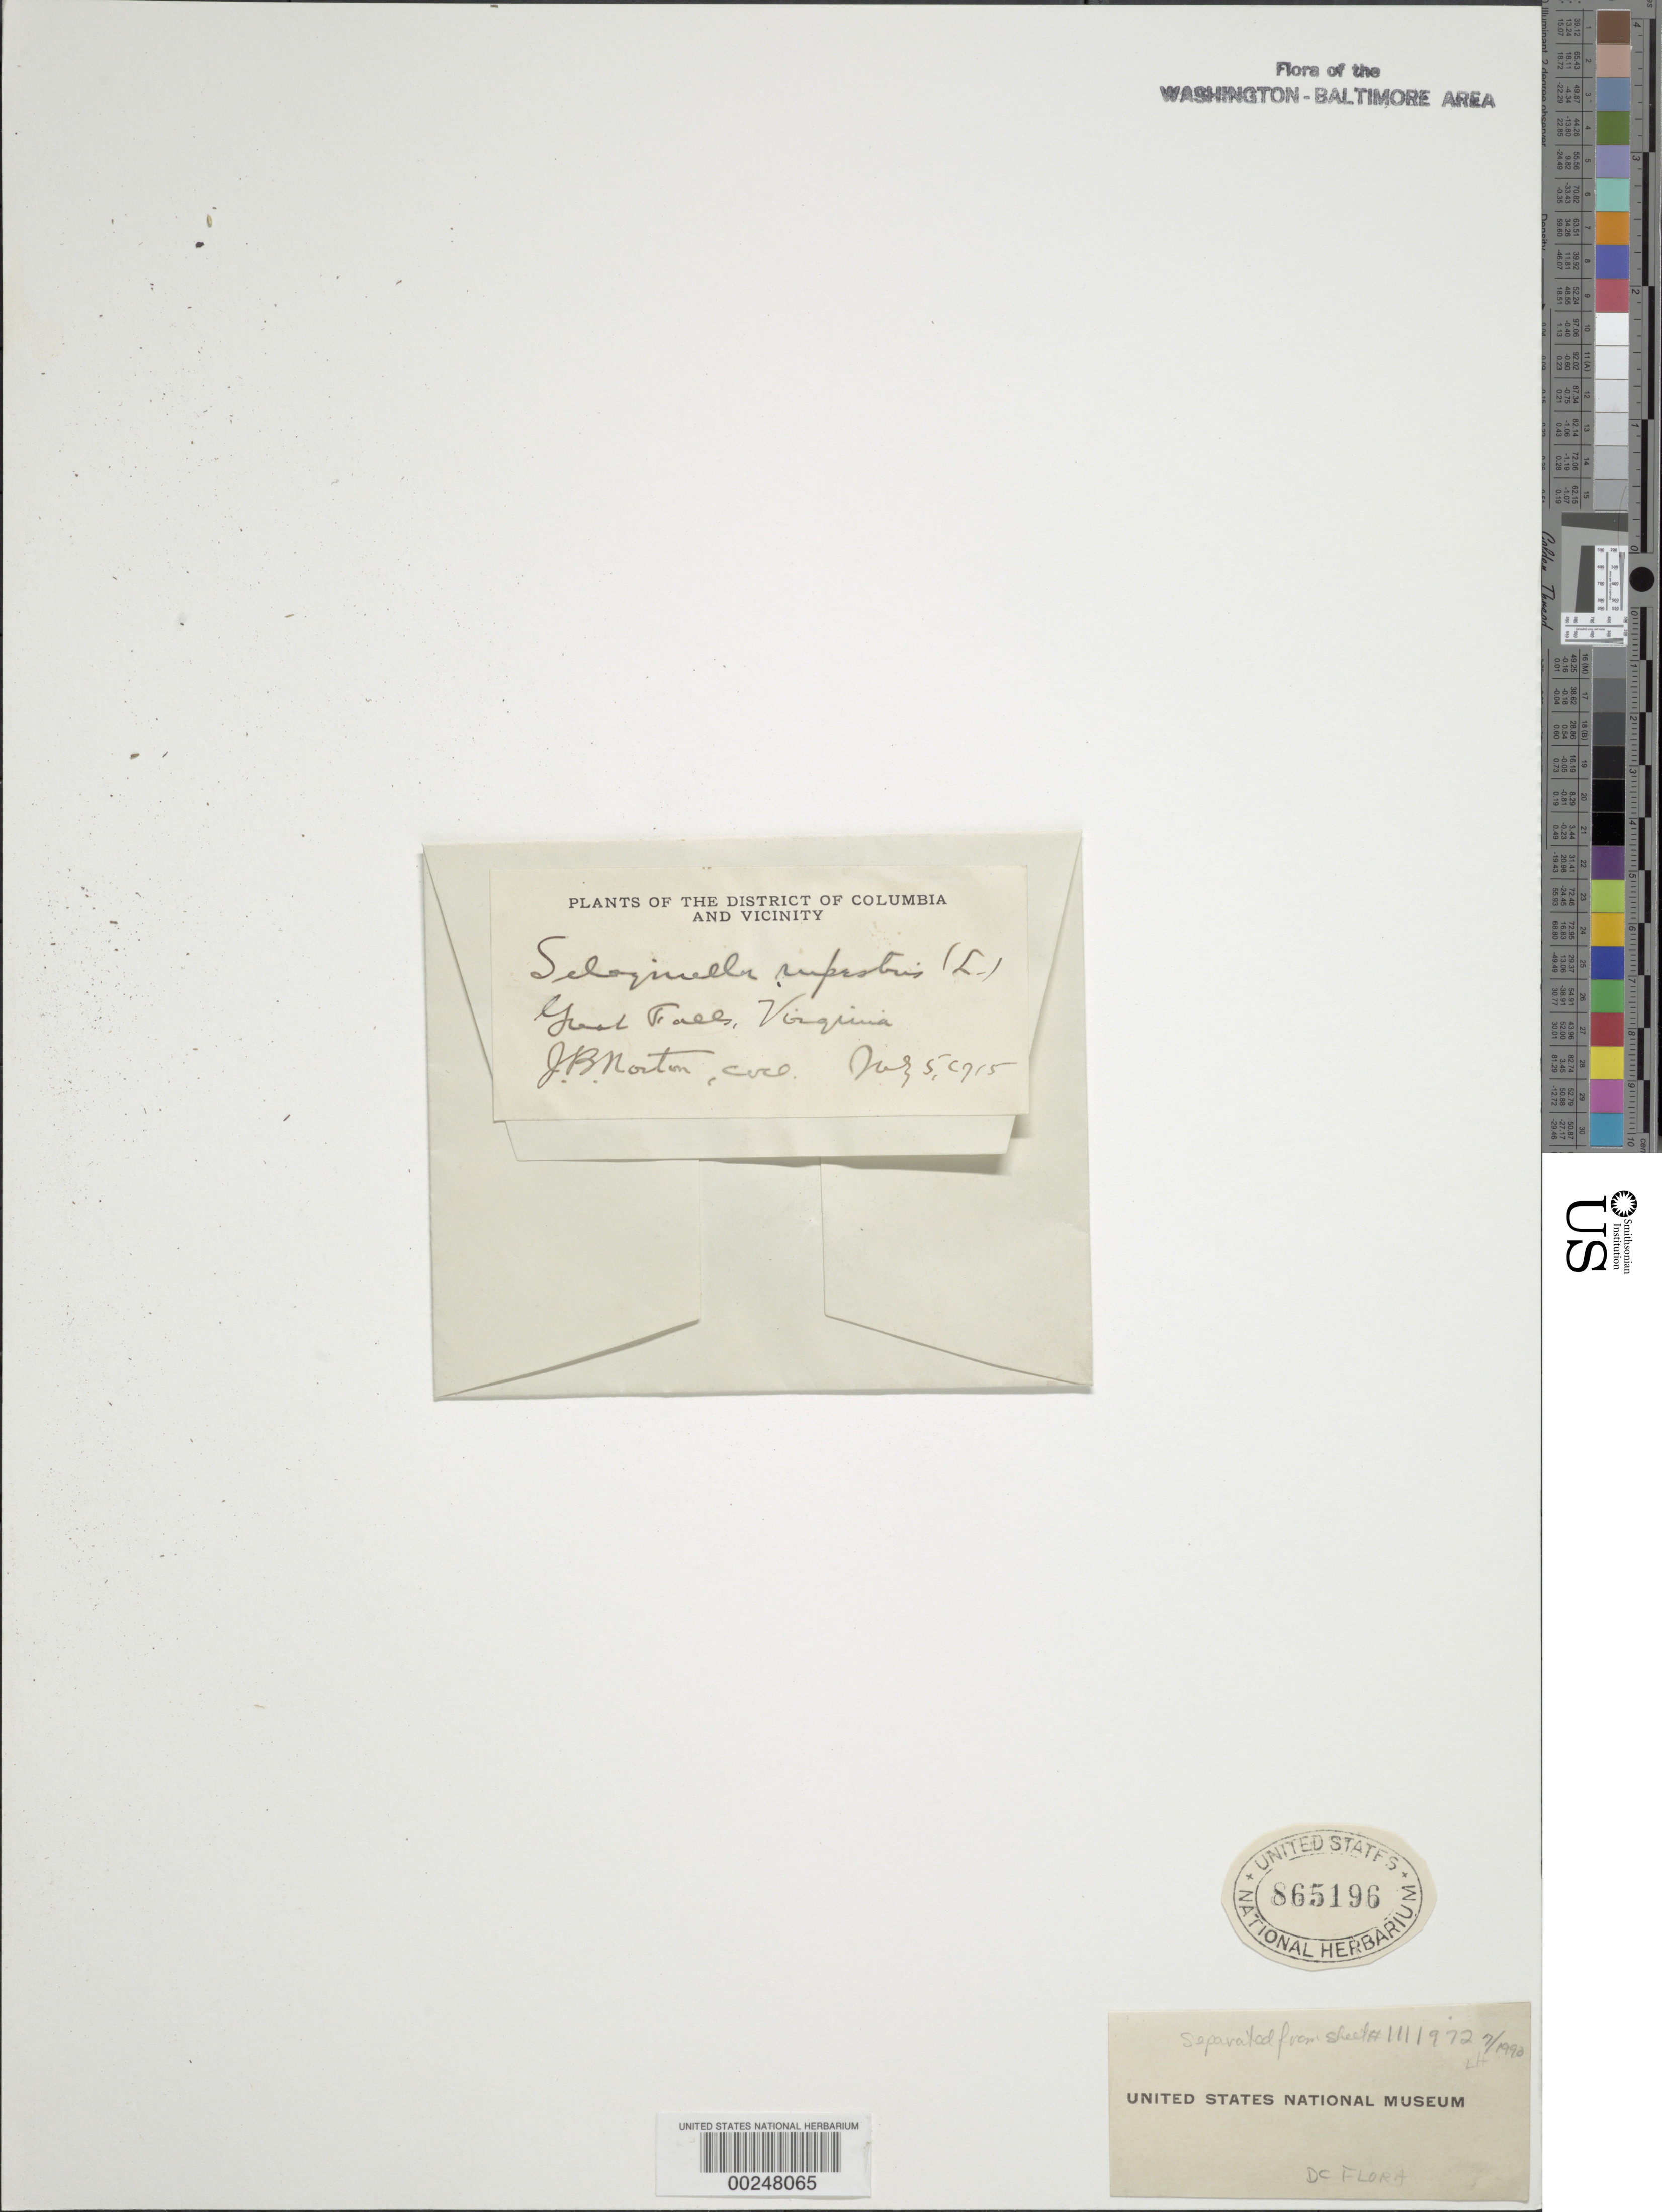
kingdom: Plantae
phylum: Tracheophyta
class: Lycopodiopsida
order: Selaginellales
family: Selaginellaceae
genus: Selaginella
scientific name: Selaginella rupestris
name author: (L.) Spring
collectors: J. Norton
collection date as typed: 05 Jul 1915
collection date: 1915-07-05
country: United States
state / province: Virginia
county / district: Fairfax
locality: Great Falls C. and O. Canal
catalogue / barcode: US 865196